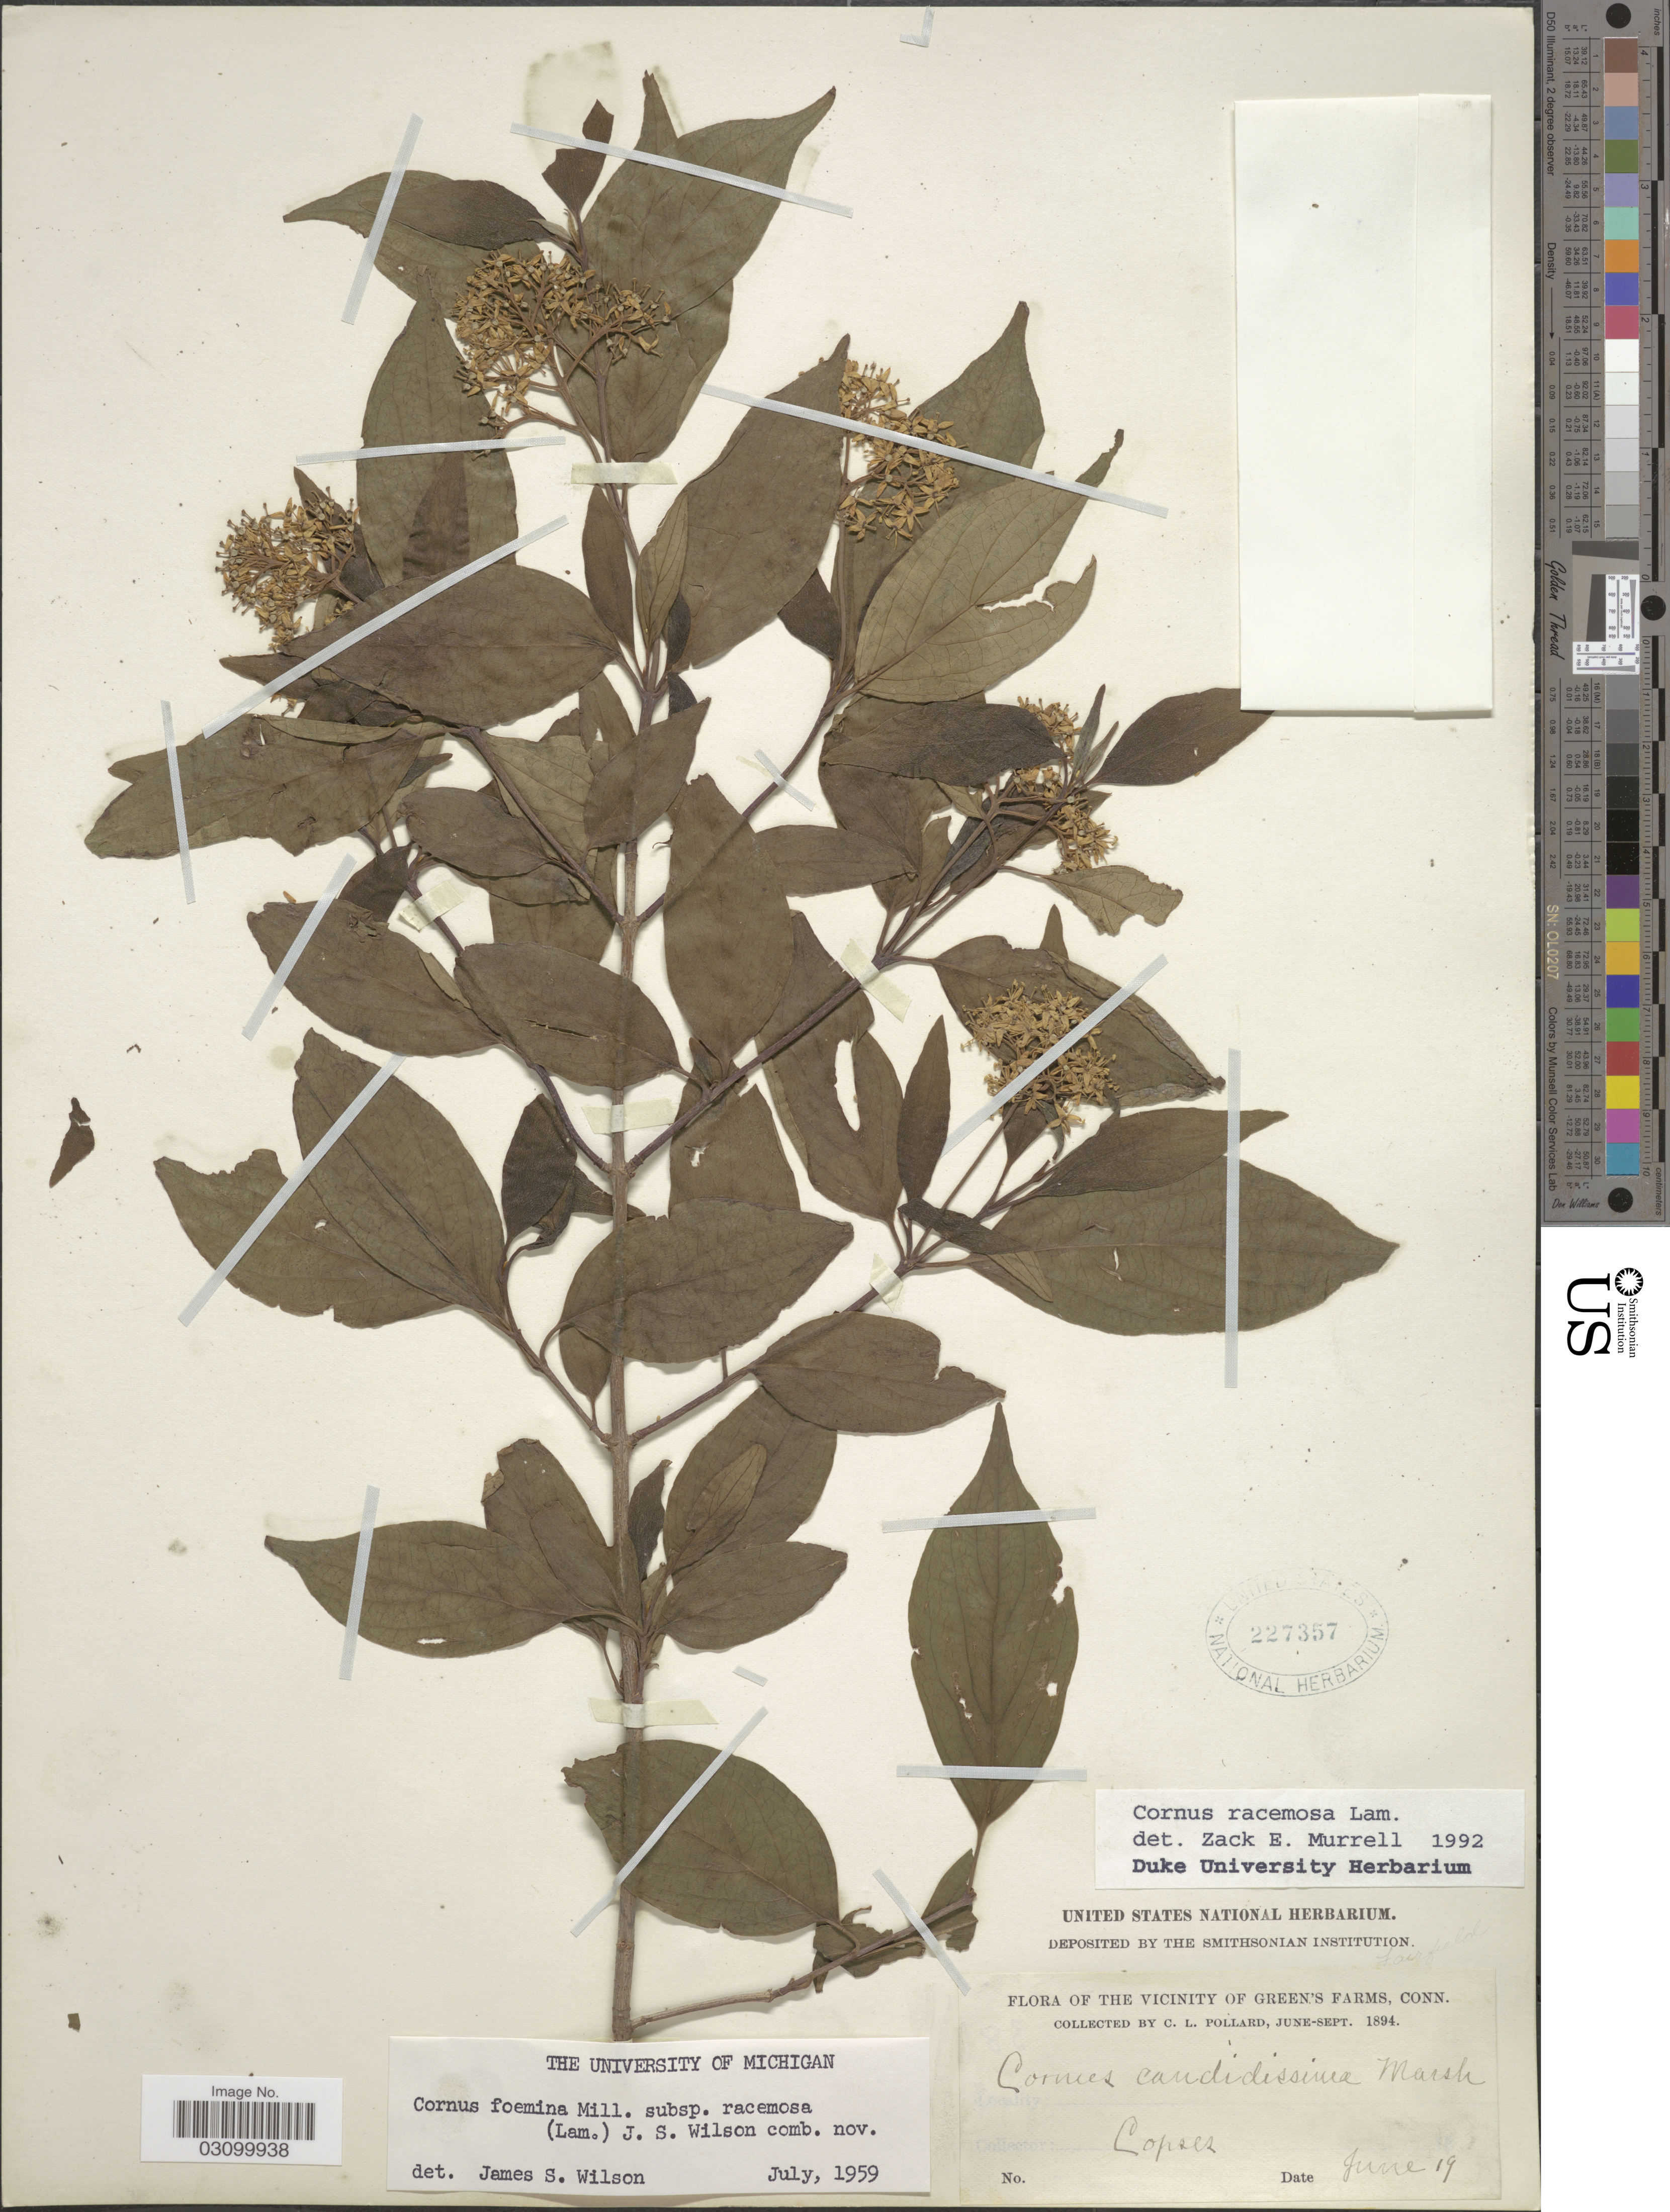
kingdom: Plantae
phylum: Tracheophyta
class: Magnoliopsida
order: Cornales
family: Cornaceae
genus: Cornus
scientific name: Cornus racemosa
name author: Lam.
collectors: C. L. Pollard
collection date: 1894-06-19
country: United States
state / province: Connecticut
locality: The vicinity of Green's Farms.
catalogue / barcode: US 227357